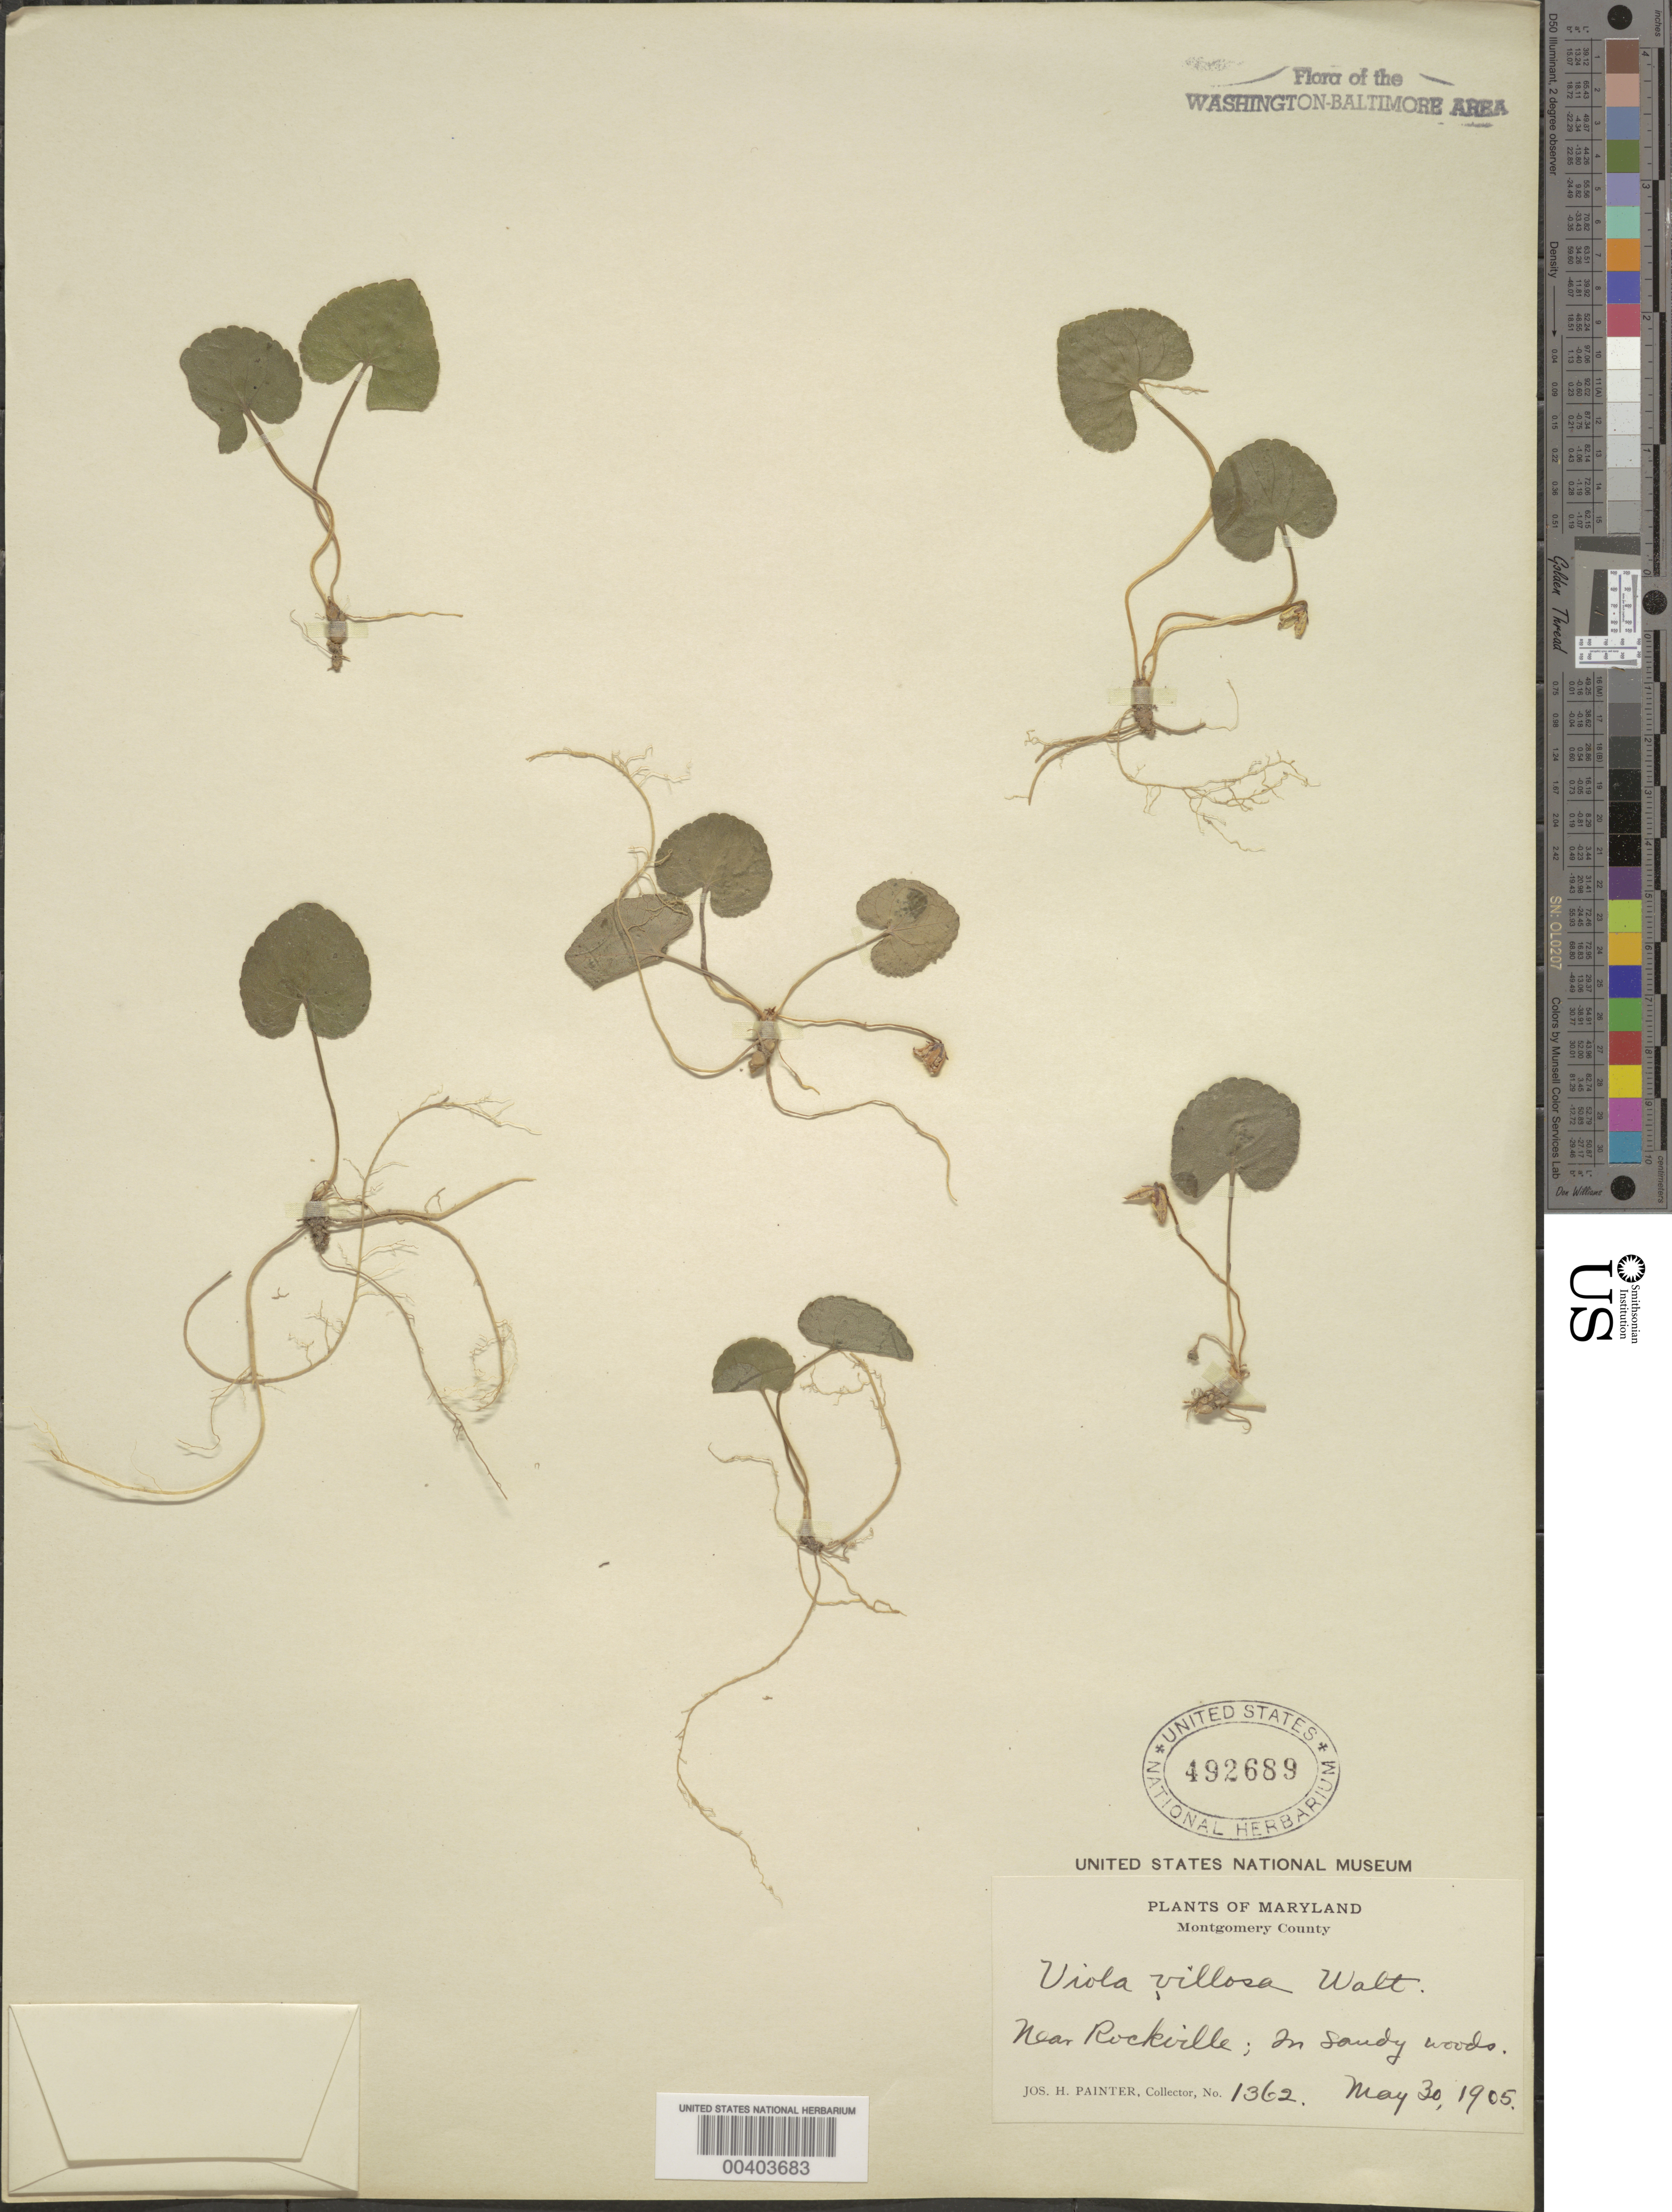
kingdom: Plantae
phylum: Tracheophyta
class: Magnoliopsida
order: Malpighiales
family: Violaceae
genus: Viola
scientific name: Viola hirsutula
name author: Brainerd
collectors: J. H. Painter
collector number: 1362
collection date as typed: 30 May 1905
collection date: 1905-05-30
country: United States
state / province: Maryland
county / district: Montgomery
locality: Rockville vicinity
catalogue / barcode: US 492689